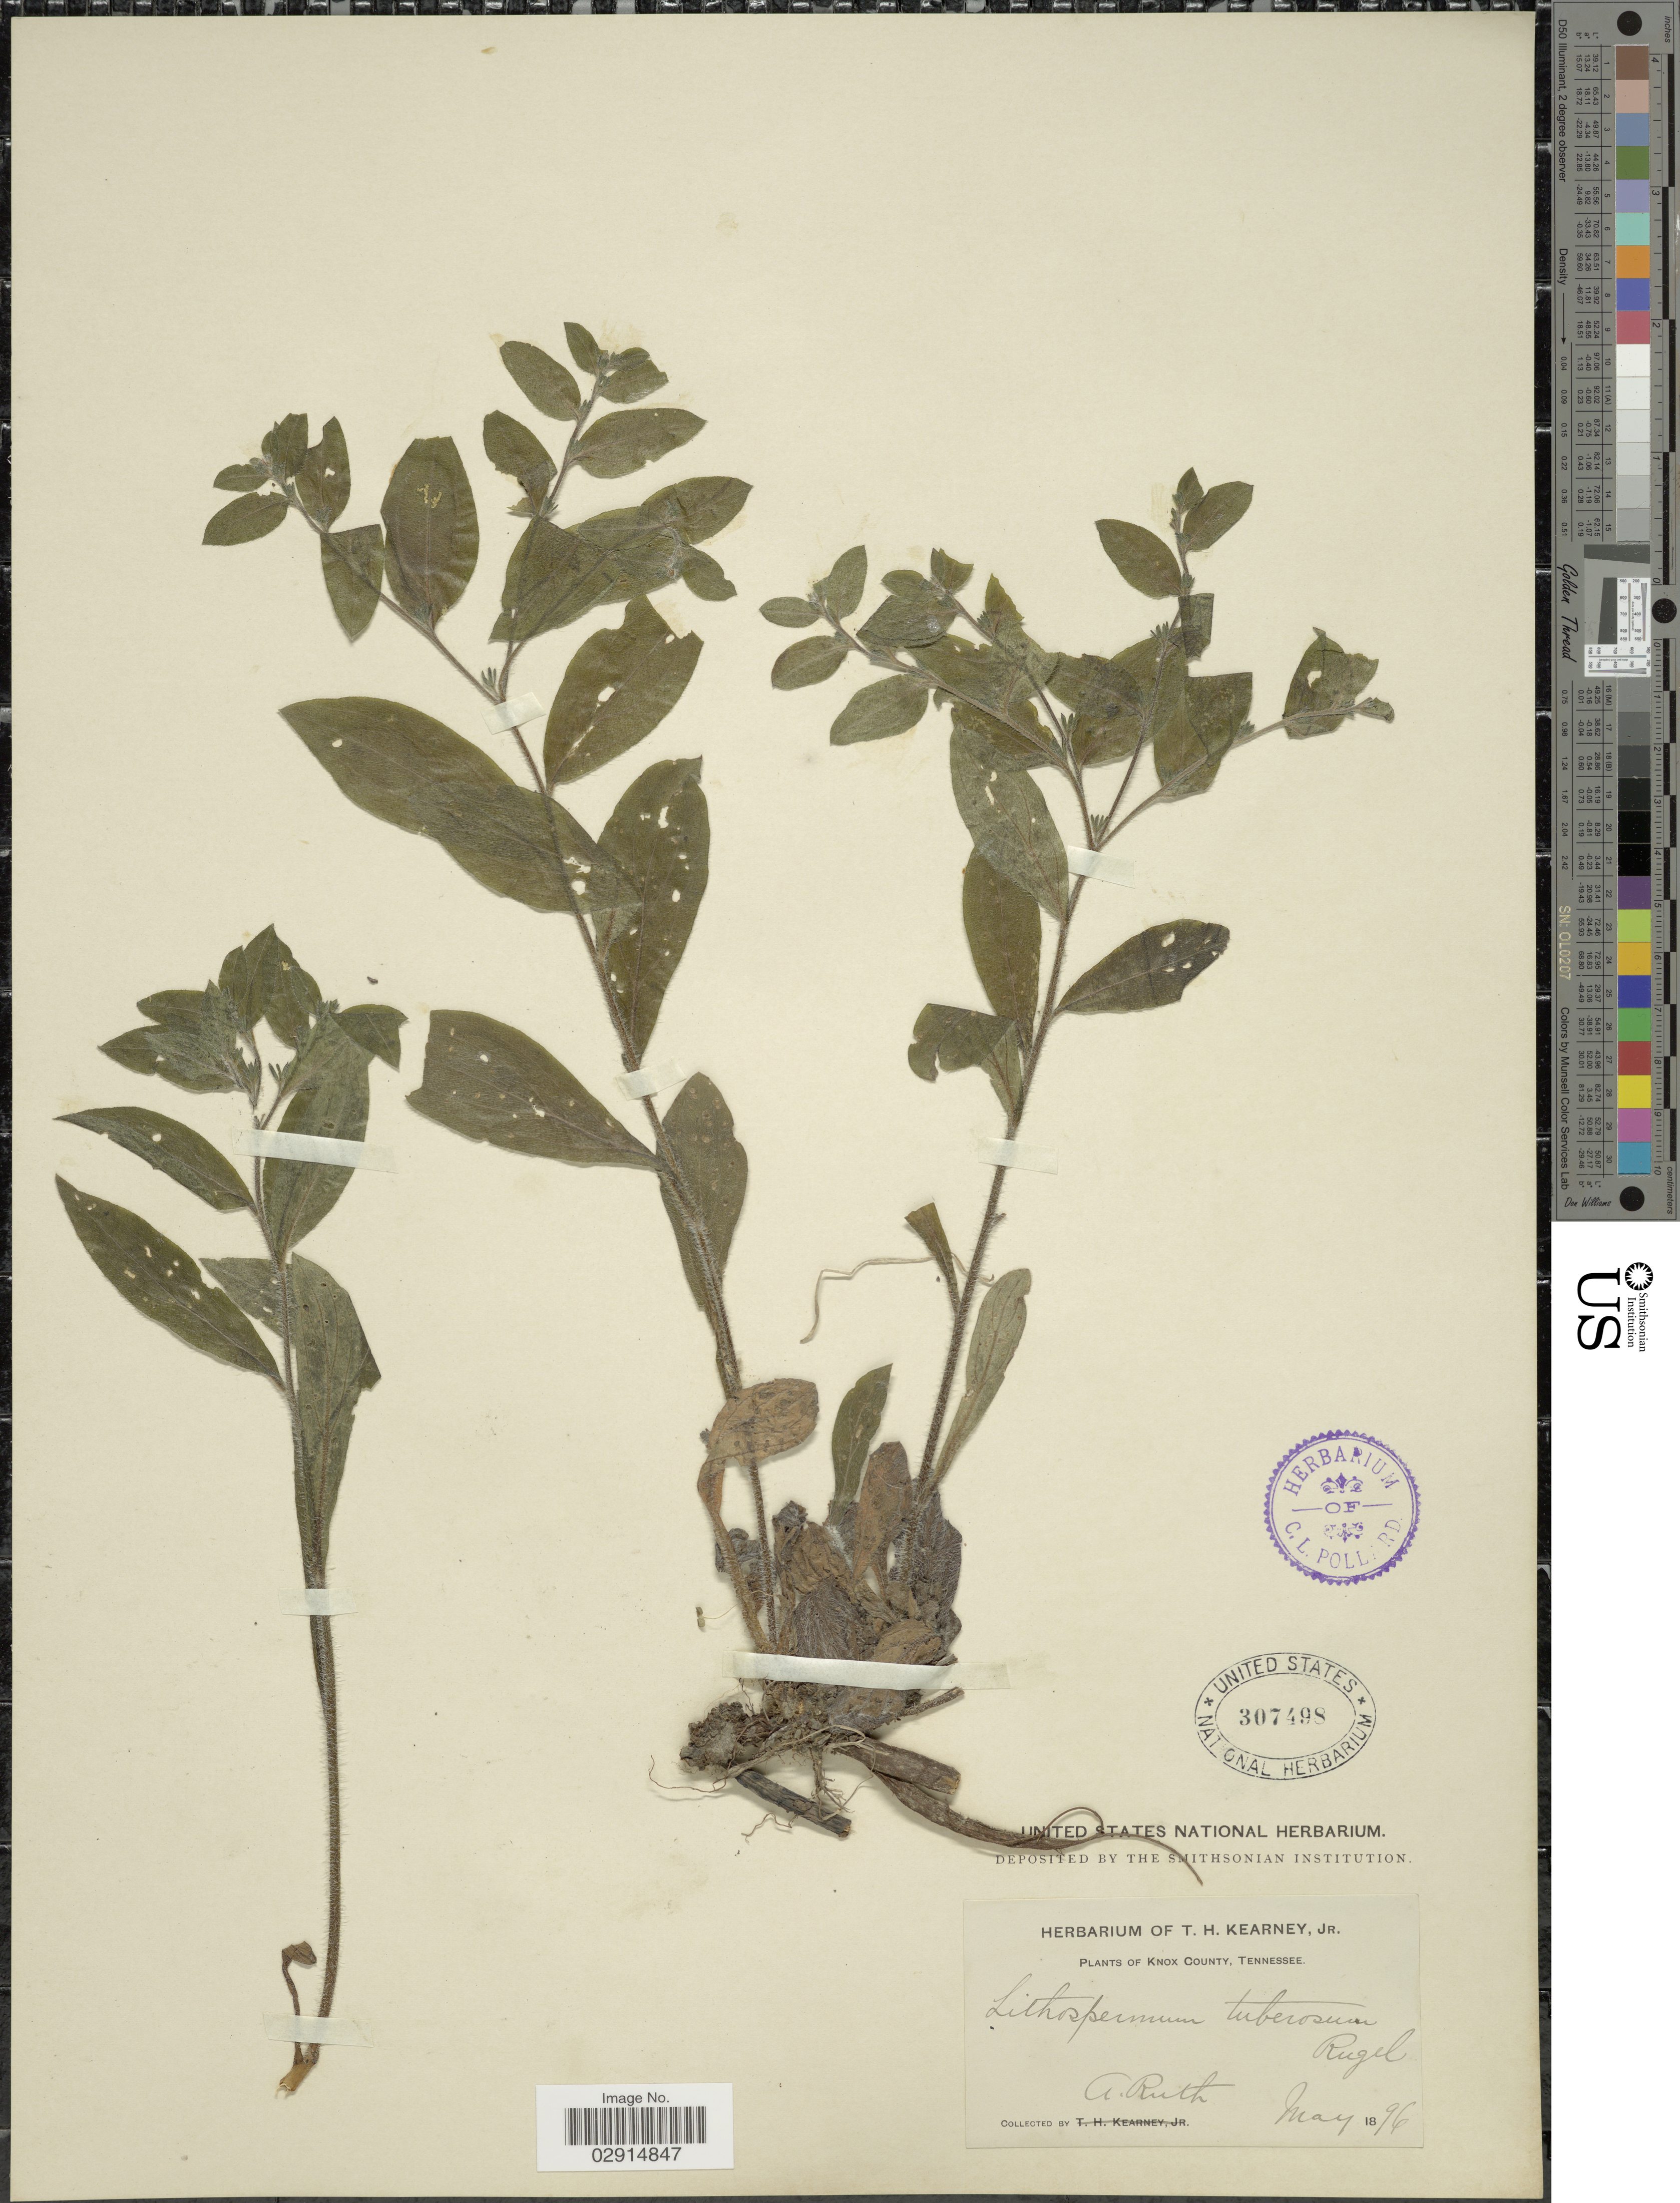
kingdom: Plantae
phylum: Tracheophyta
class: Magnoliopsida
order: Boraginales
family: Boraginaceae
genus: Lithospermum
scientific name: Lithospermum tuberosum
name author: Rugel ex DC.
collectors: A. Ruth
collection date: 1896-05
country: United States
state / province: Tennessee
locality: Knox County.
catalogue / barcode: US 307498